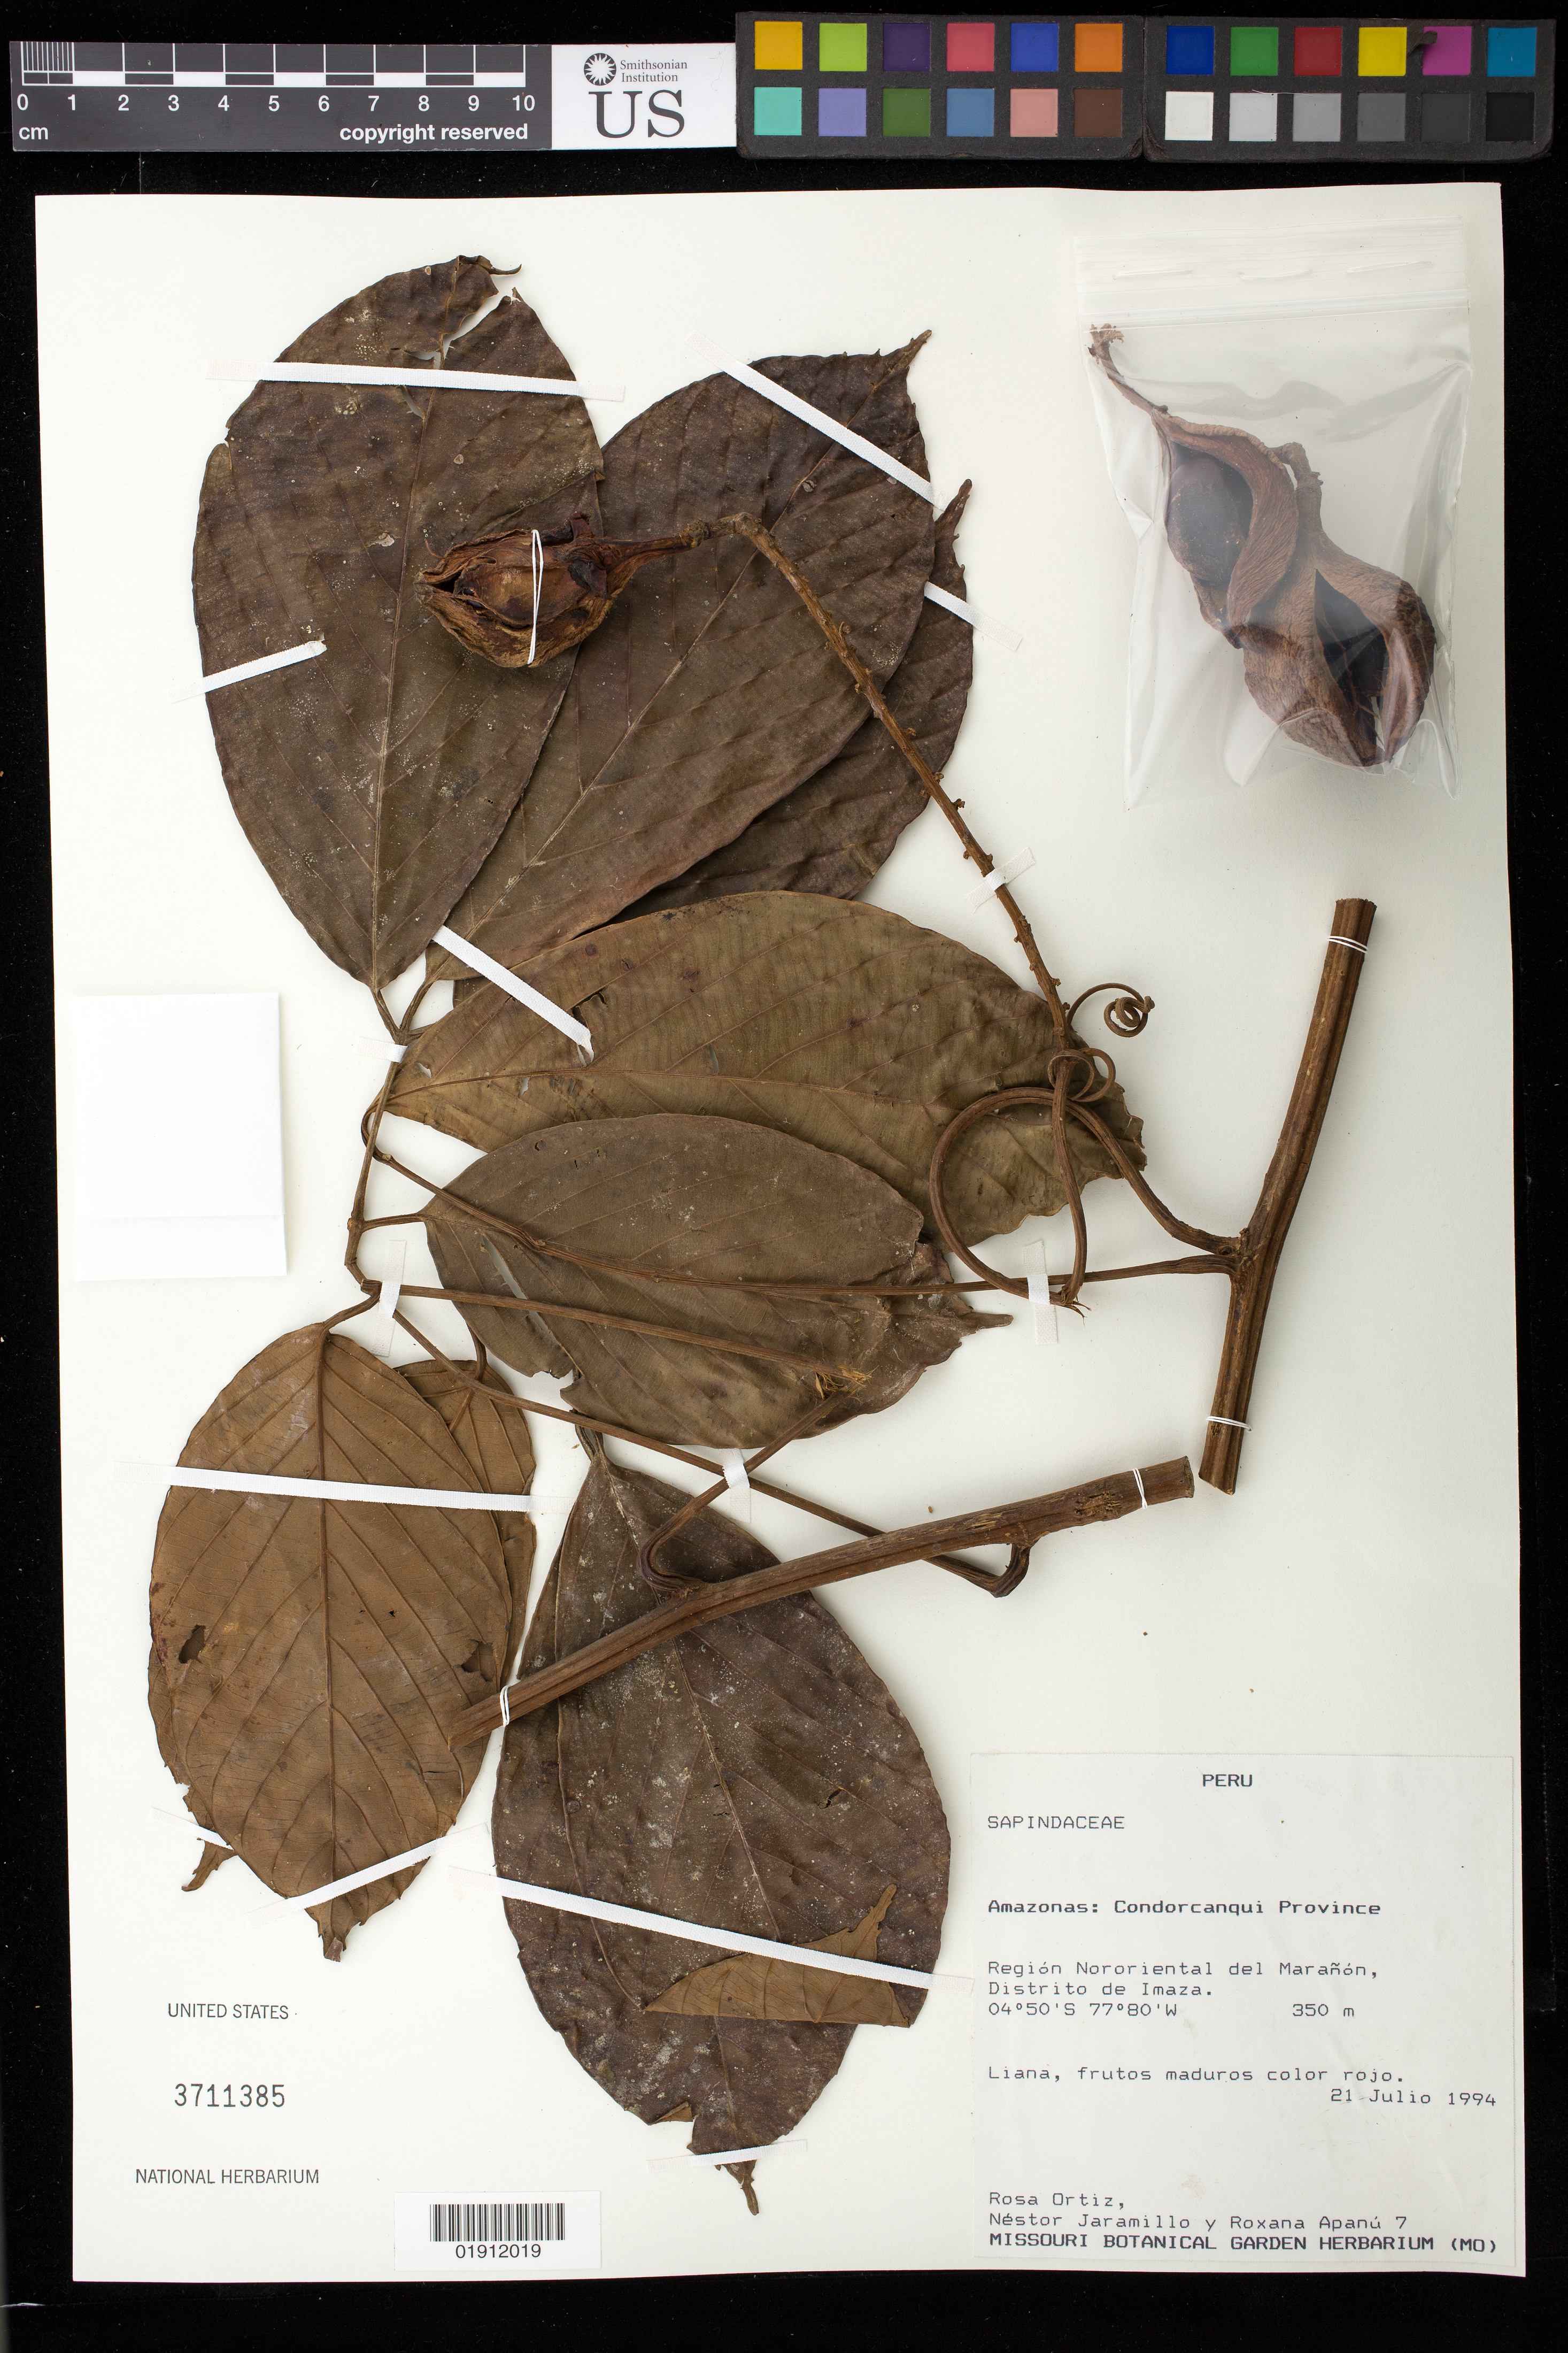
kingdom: Plantae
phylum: Tracheophyta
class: Magnoliopsida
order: Sapindales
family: Sapindaceae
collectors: R. del C. Ortiz, N. Jaramillo & R. Apanu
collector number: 7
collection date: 1994-07-21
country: Peru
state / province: Amazonas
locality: Condorcanqui Province, Región Nororiental del Marañón. Distrito de Imaza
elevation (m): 350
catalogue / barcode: US 3711385